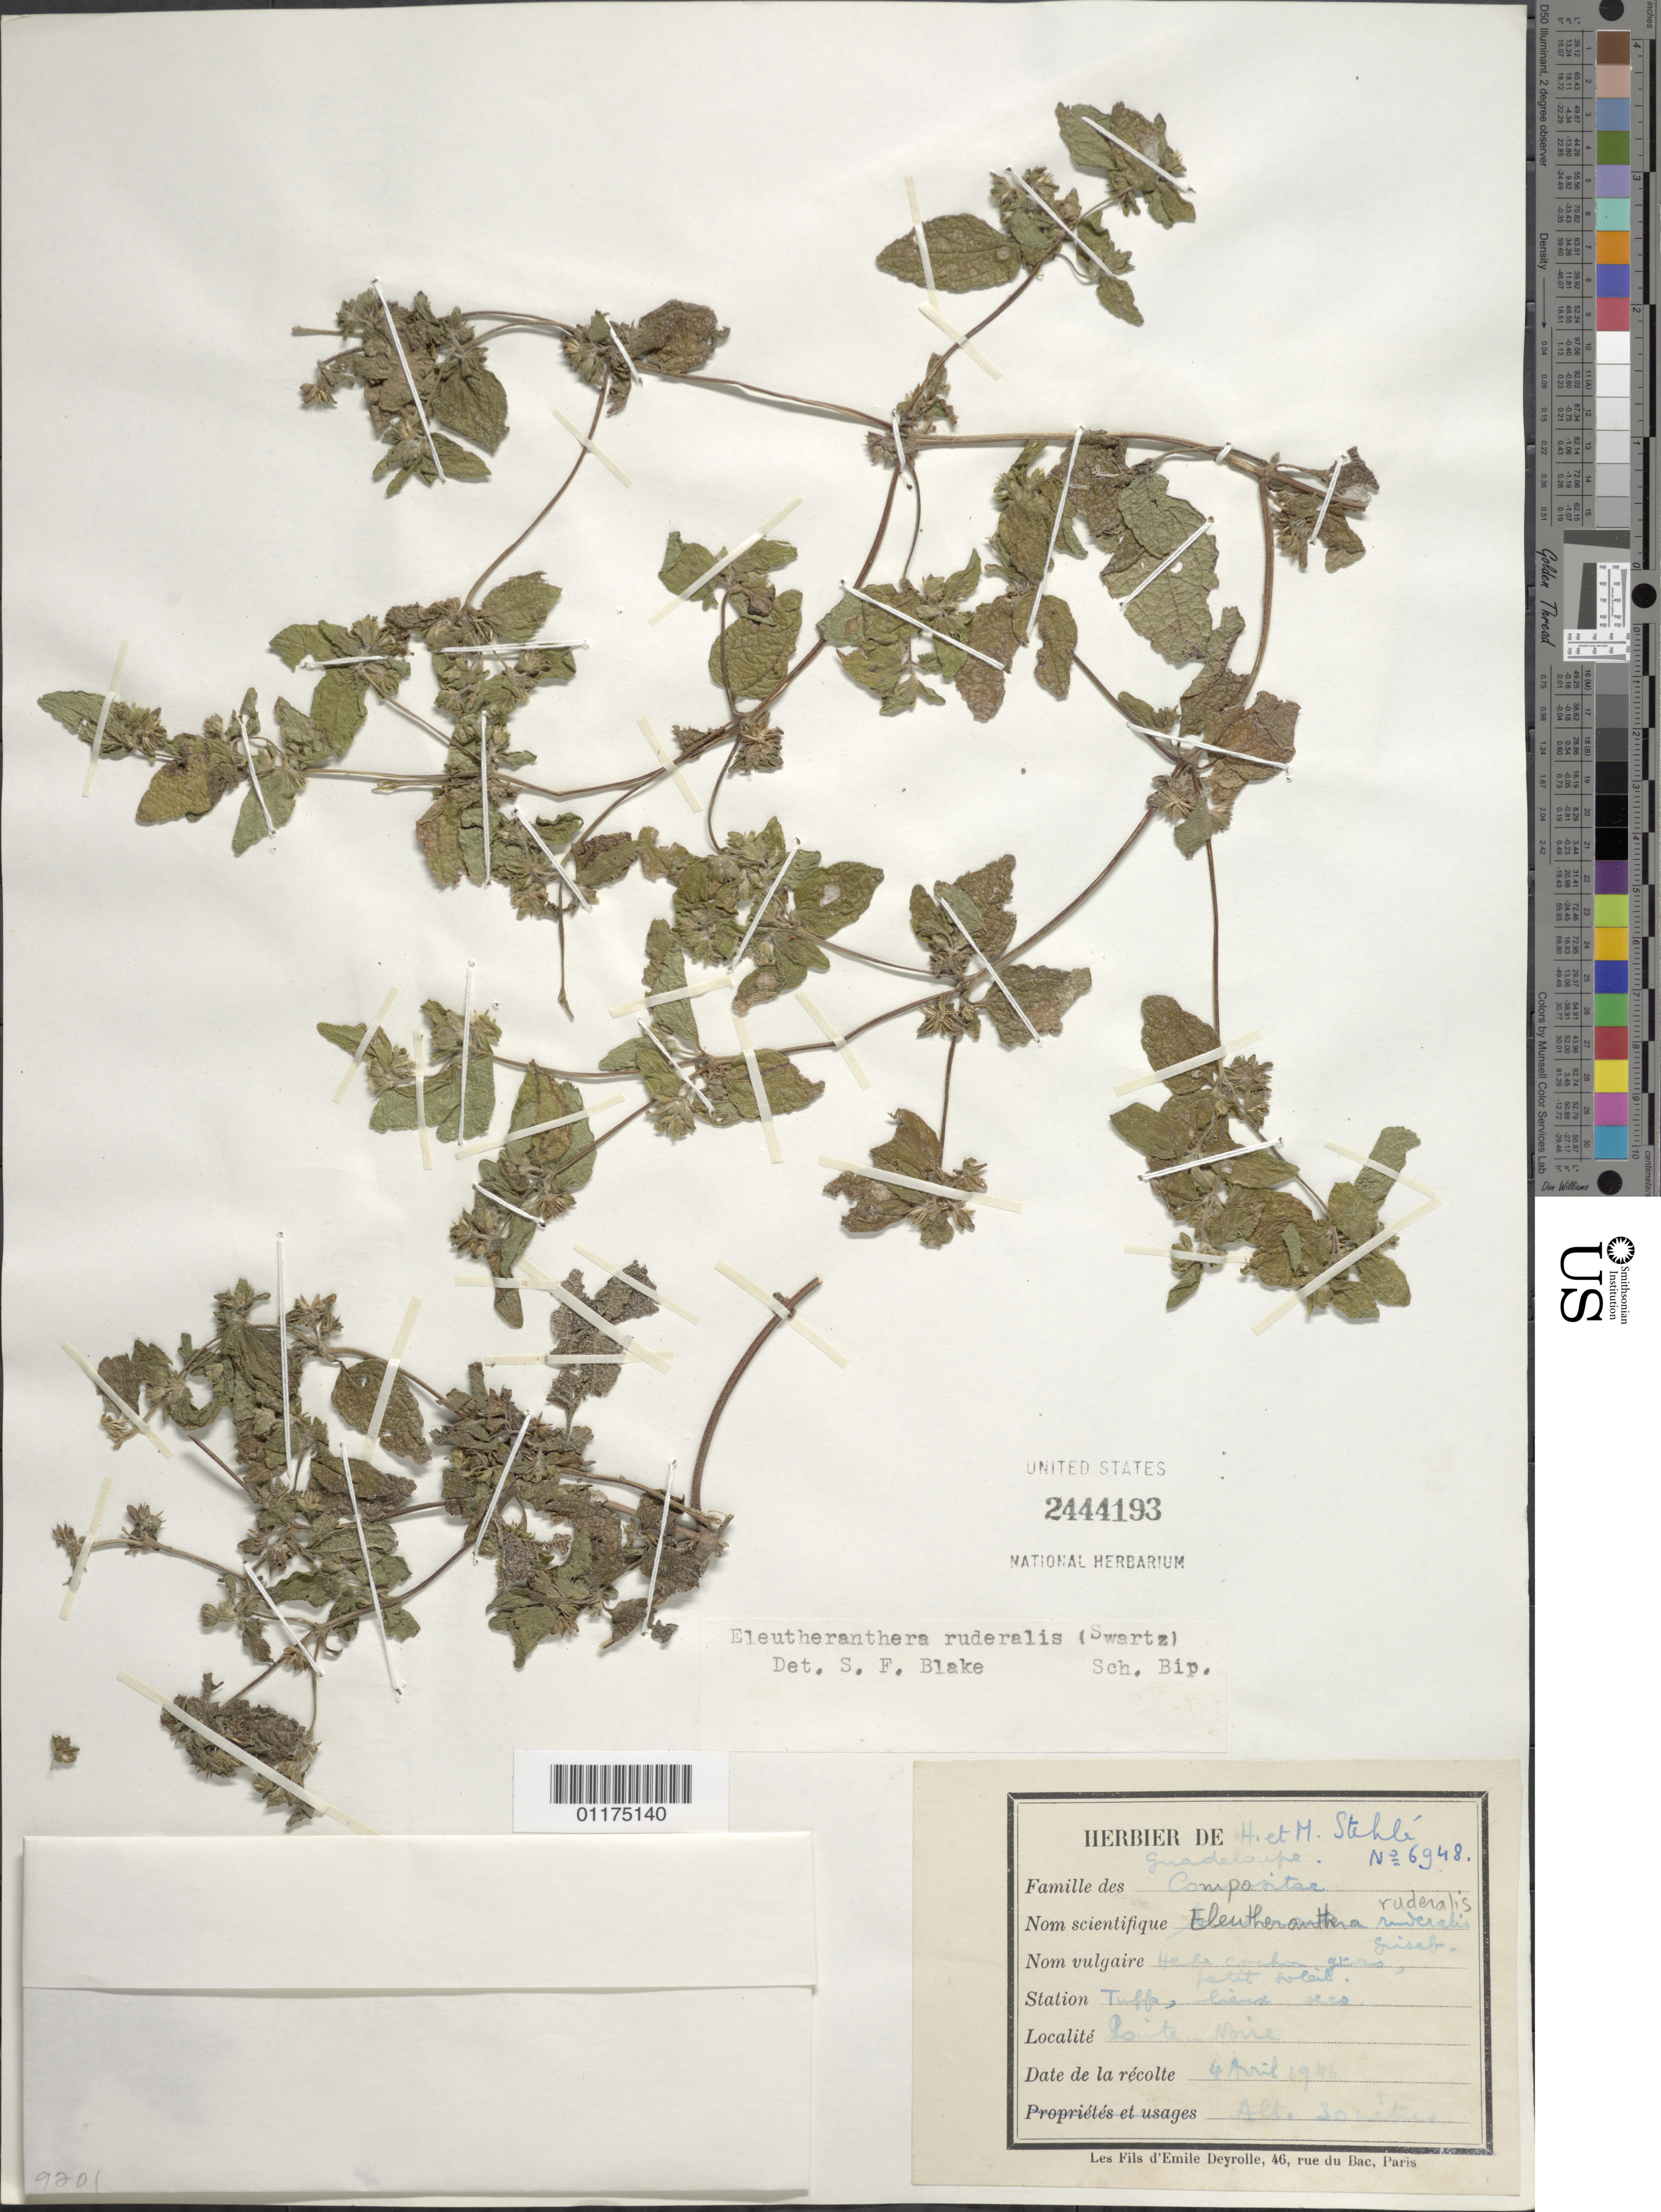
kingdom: Plantae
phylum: Tracheophyta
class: Magnoliopsida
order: Asterales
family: Asteraceae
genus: Eleutheranthera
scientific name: Eleutheranthera ruderalis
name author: (Sw.) Sch. Bip.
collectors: H. Stehlé & M. Stehlé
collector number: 6948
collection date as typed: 04 Apr 1946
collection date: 1946-04-04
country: Guadeloupe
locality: Pointe Noire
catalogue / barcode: US 2444193